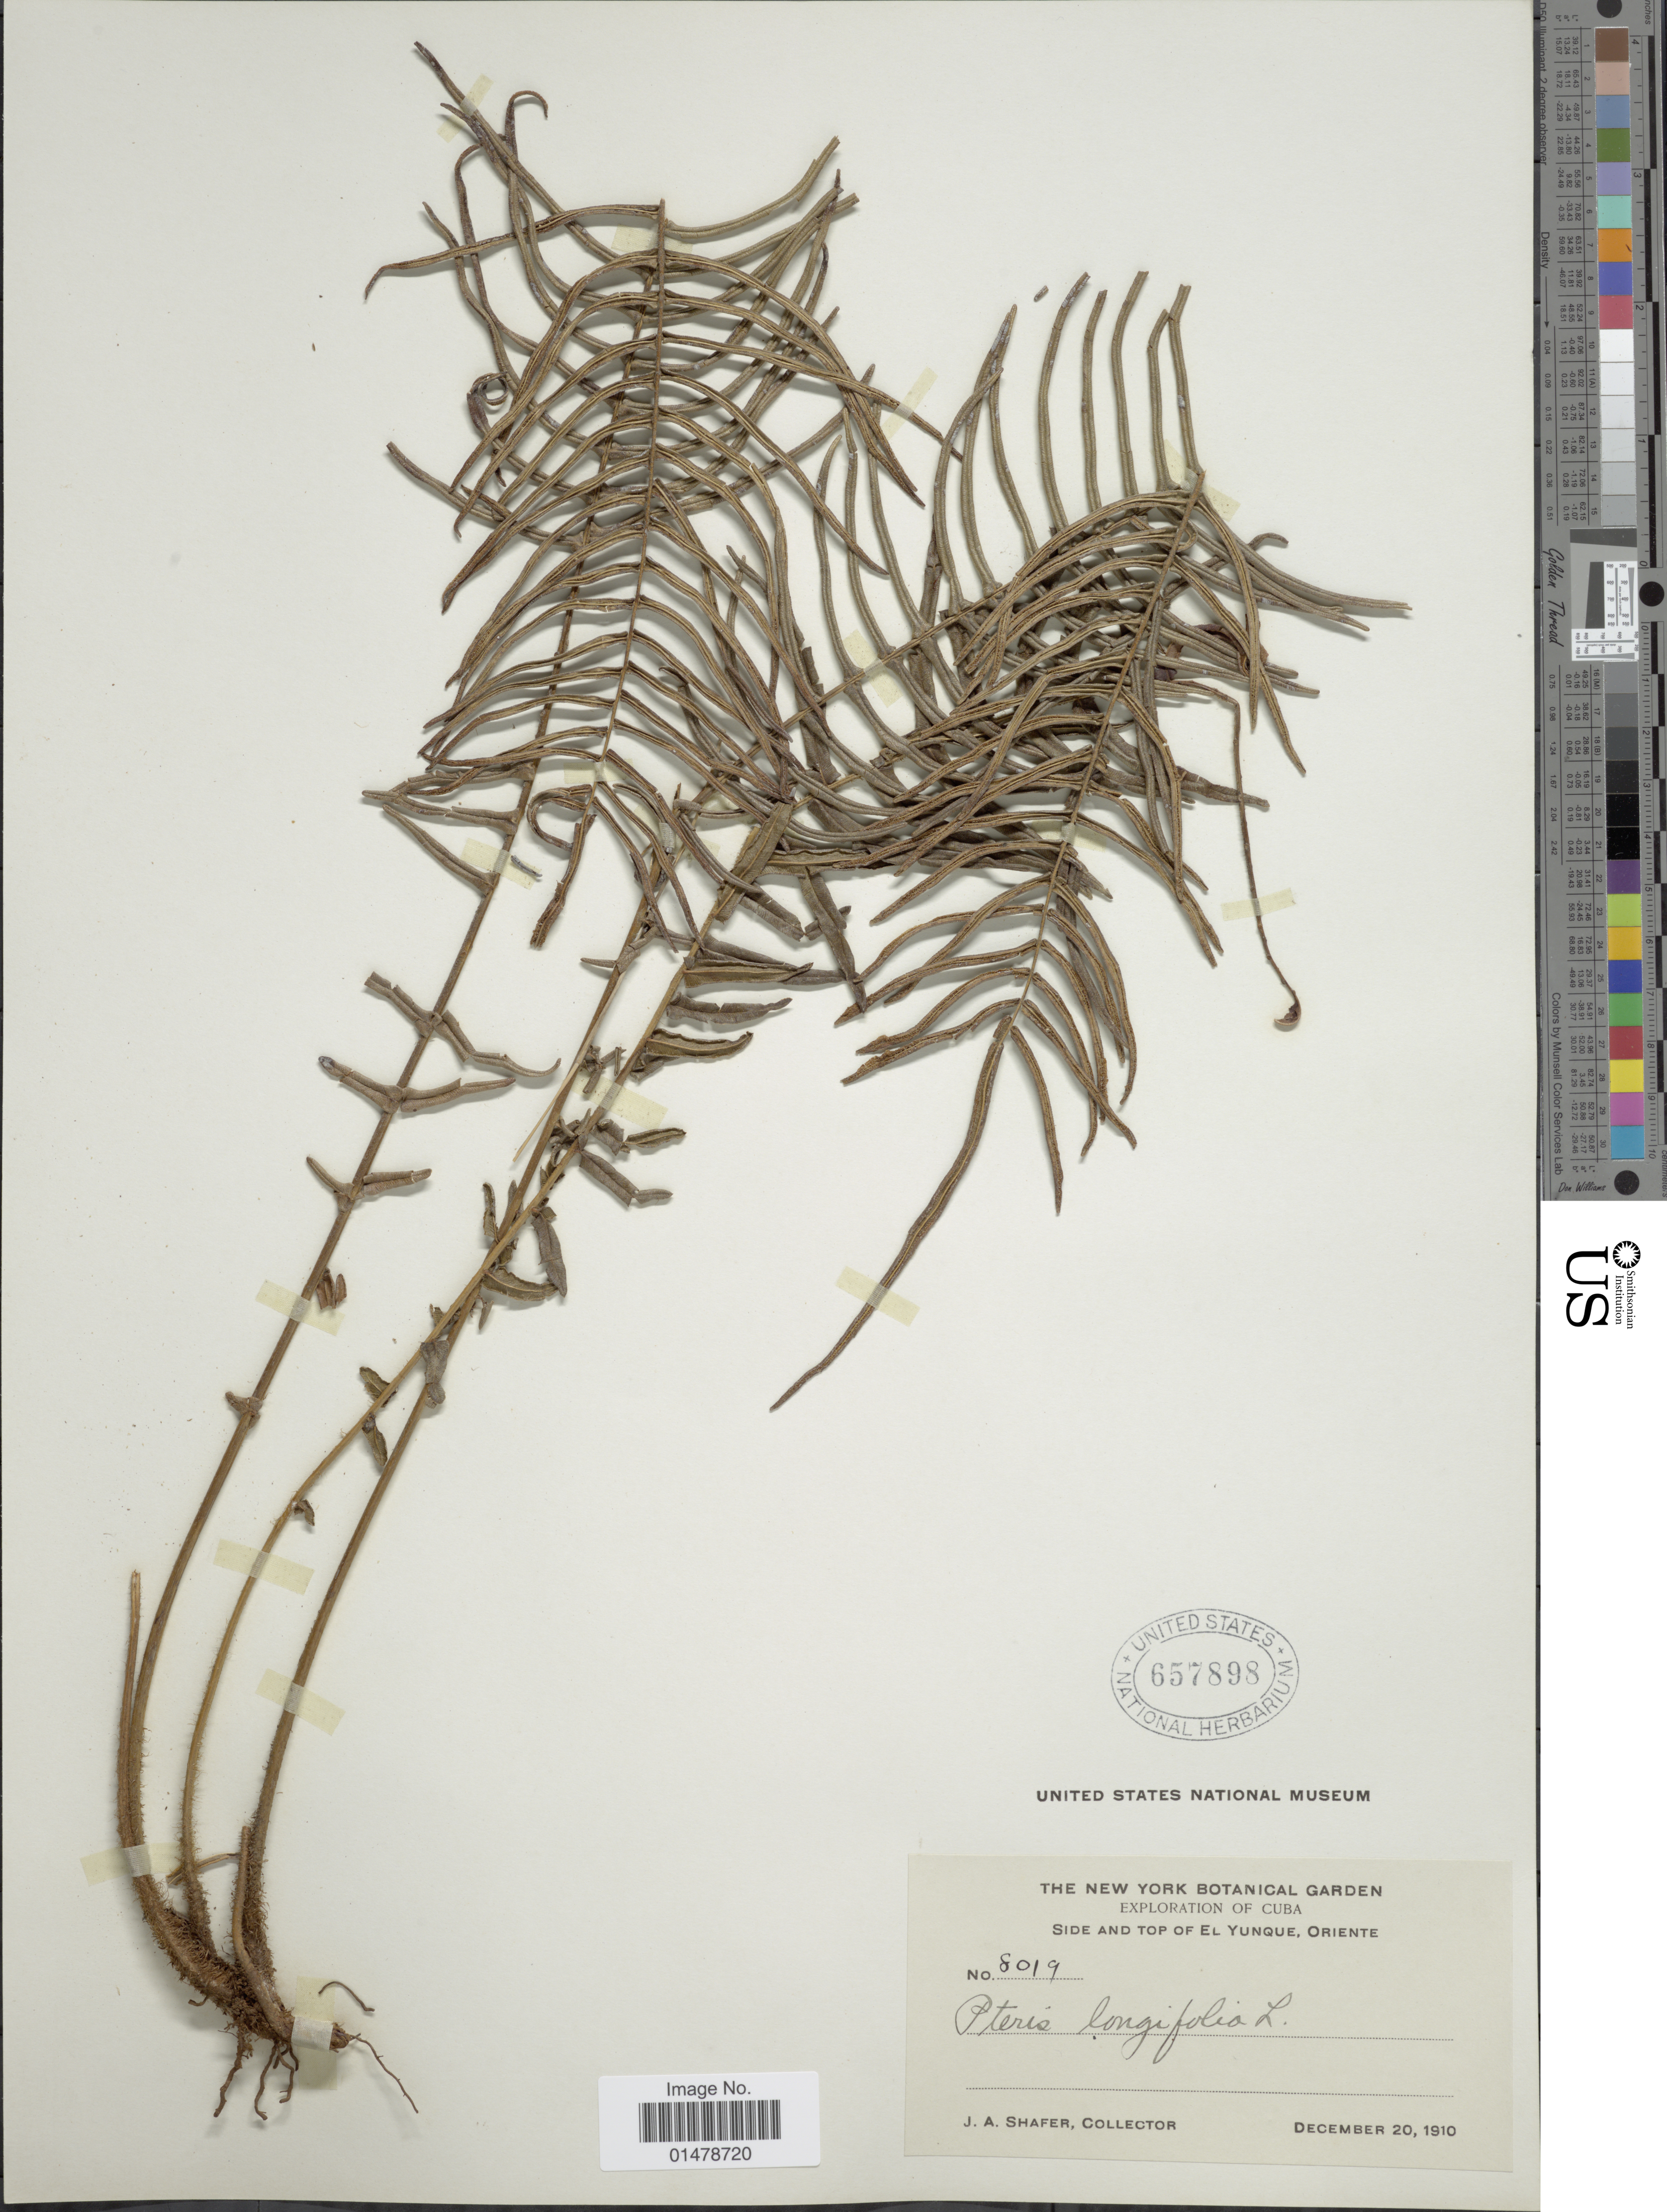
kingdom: Plantae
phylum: Tracheophyta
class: Polypodiopsida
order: Polypodiales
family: Pteridaceae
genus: Pteris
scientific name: Pteris longifolia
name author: L.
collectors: J. A. Shafer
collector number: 8019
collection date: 1910-12-20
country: Cuba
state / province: Oriente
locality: Side and Top of El Yunque.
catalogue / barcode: US 657898